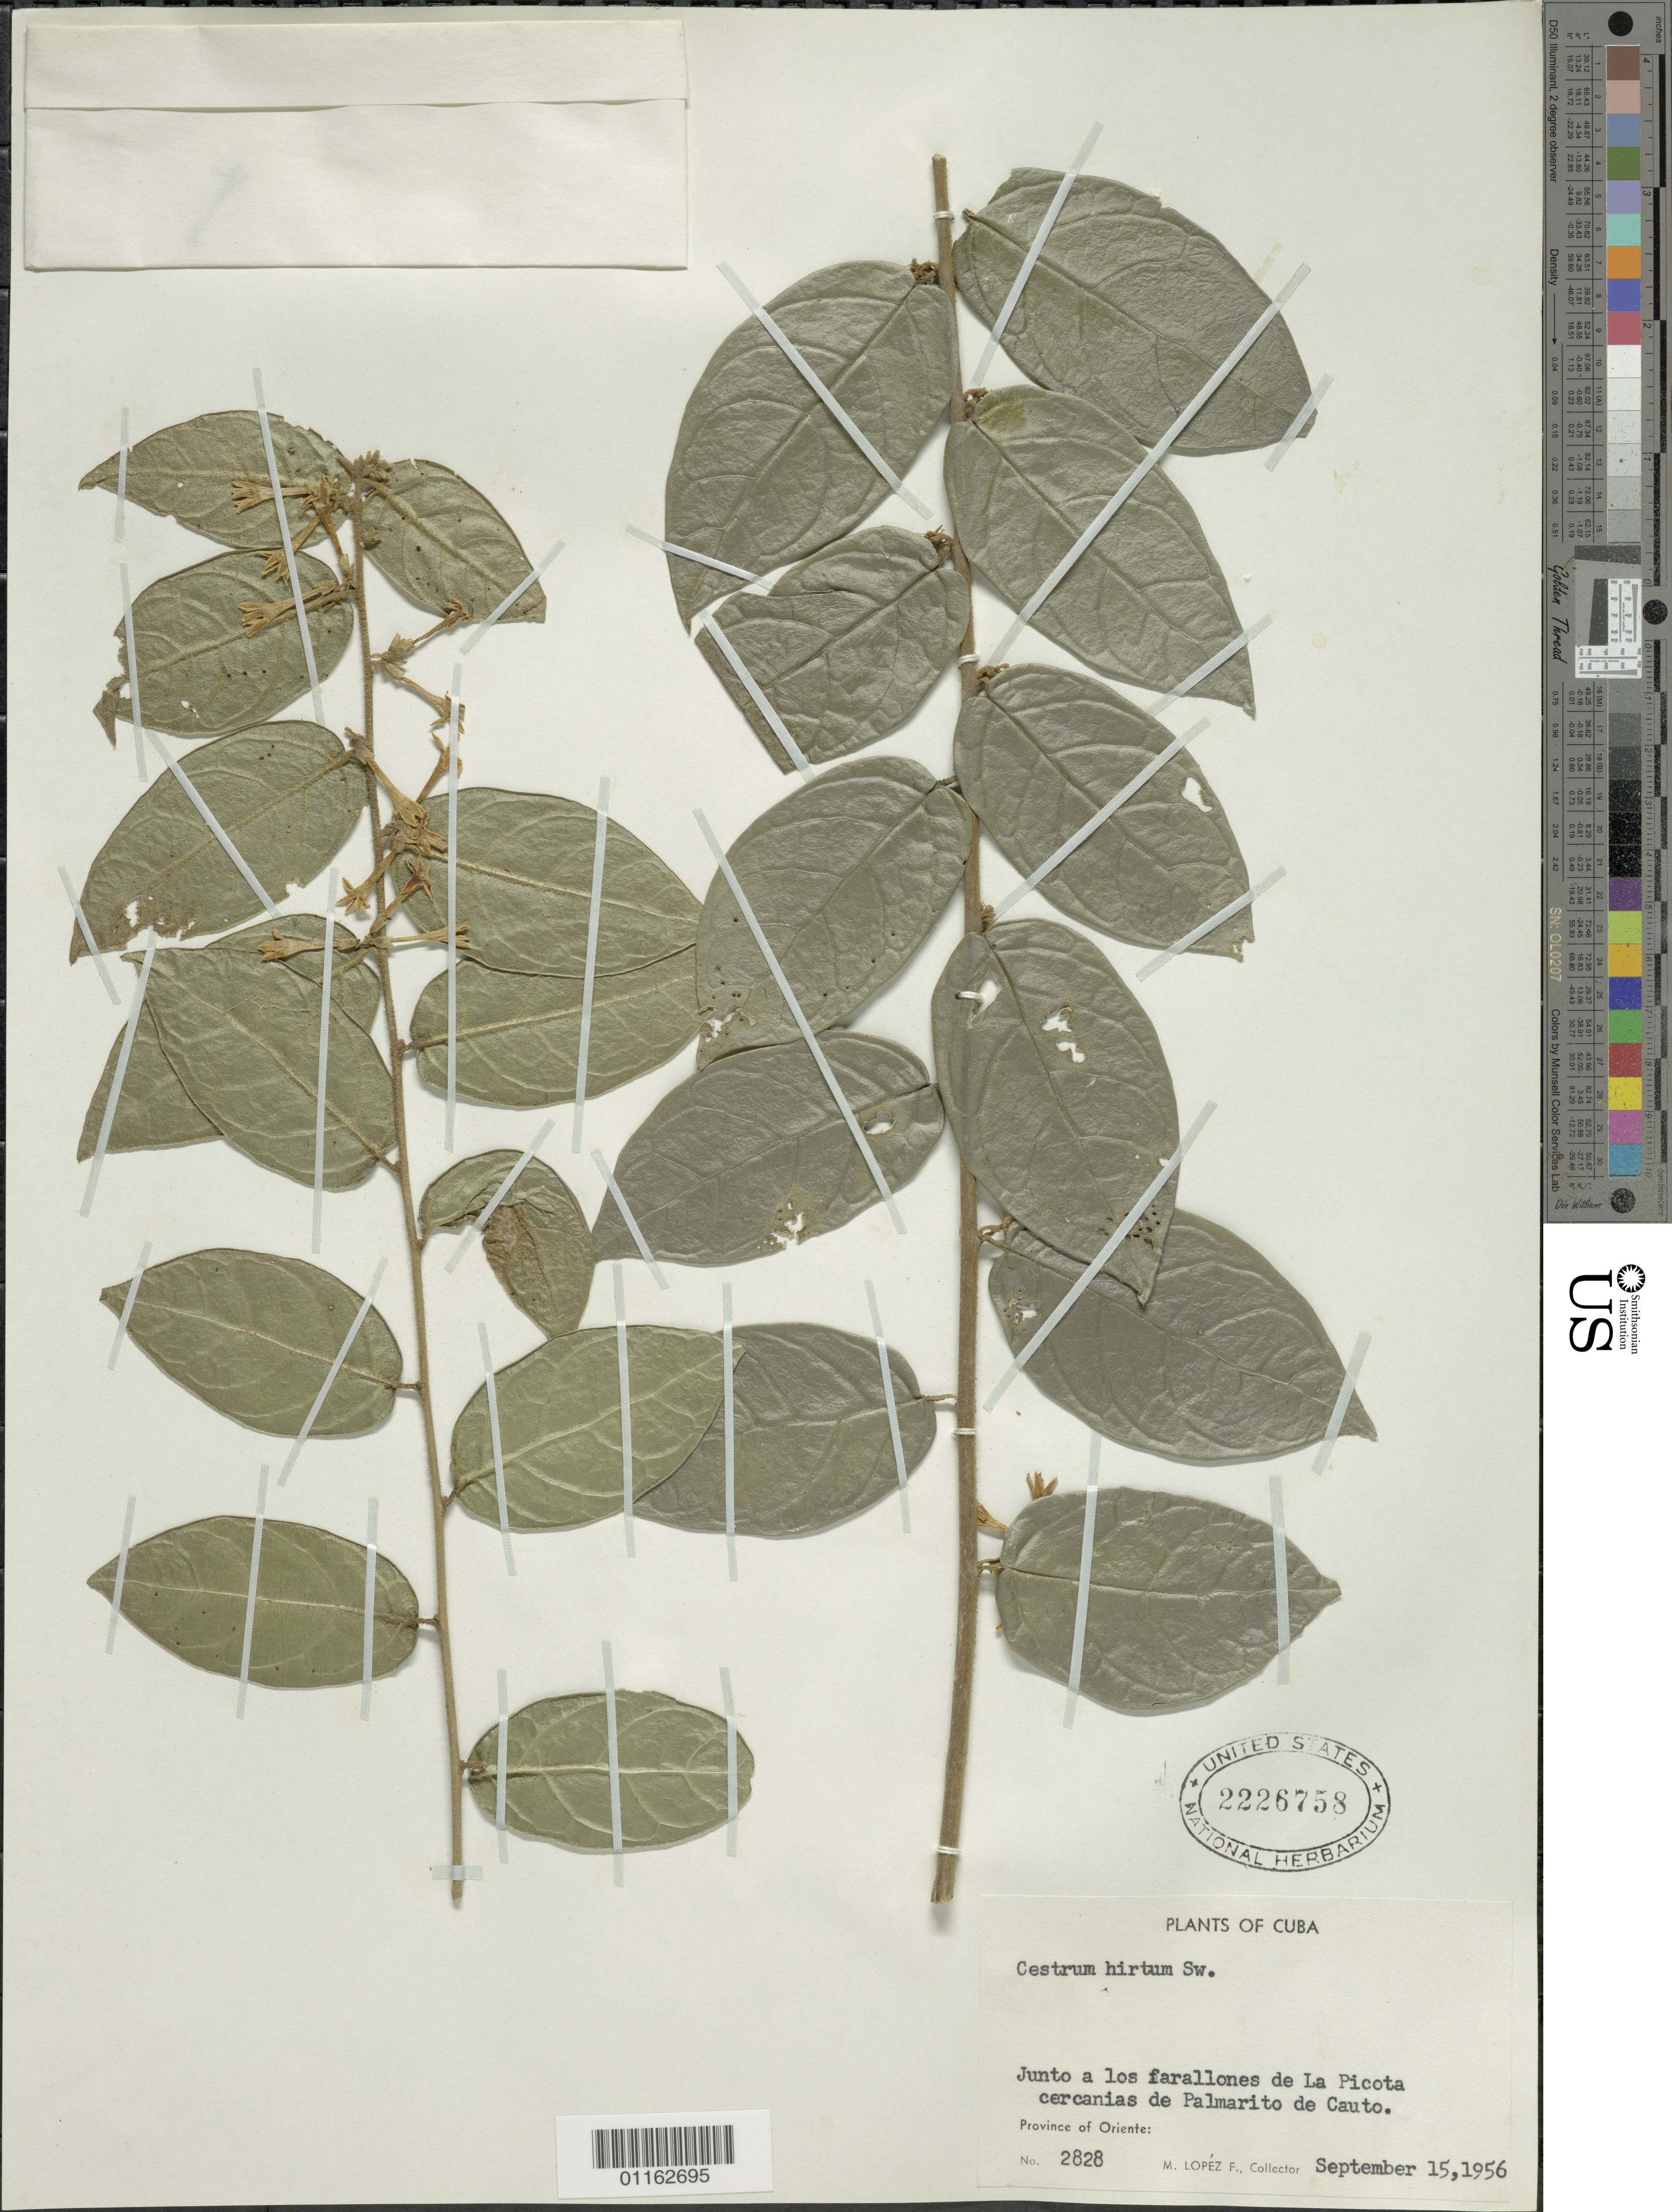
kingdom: Plantae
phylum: Tracheophyta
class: Magnoliopsida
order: Solanales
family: Solanaceae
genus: Cestrum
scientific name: Cestrum hirtum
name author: Sw.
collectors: M. López Figueiras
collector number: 2828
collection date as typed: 15 Sep 1956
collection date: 1956-09-15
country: Cuba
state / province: Oriente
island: Cuba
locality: Junto a los farallones de La Picota cercanias de Palmarito de Caunto.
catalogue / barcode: US 2226758